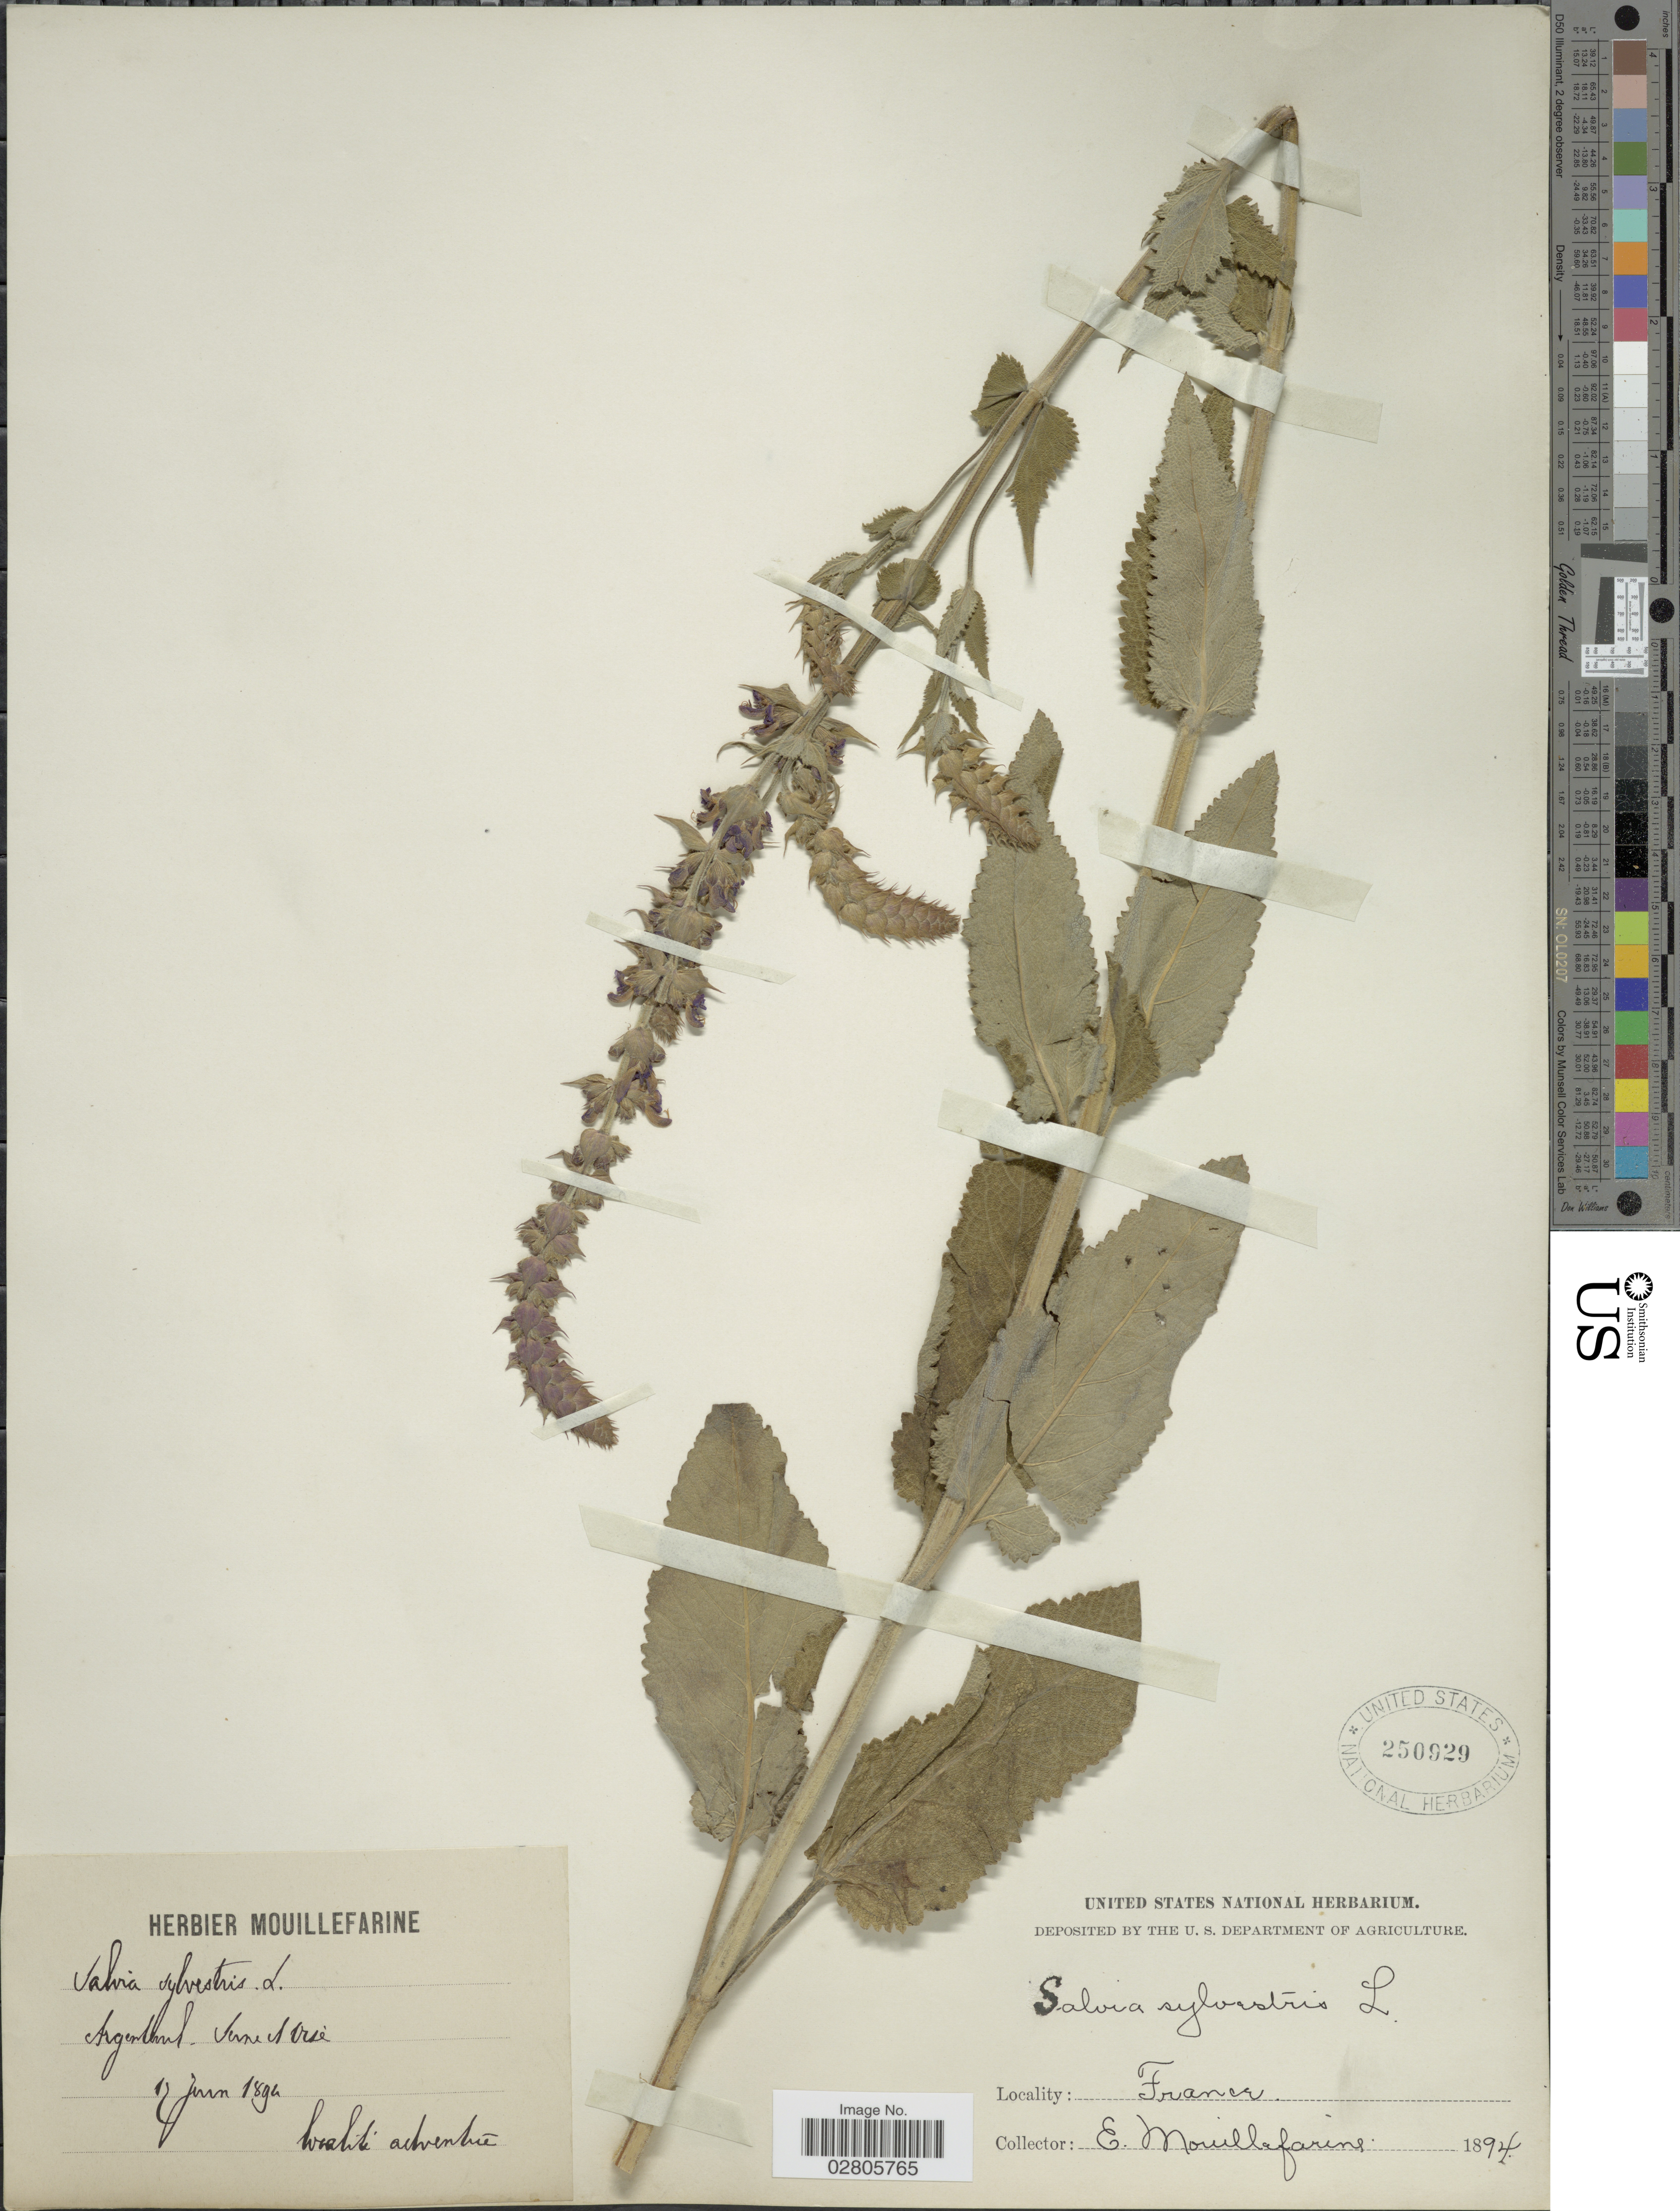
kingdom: Plantae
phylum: Tracheophyta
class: Magnoliopsida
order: Lamiales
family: Lamiaceae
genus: Salvia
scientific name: Salvia sylvestris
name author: L.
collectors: E. Mouillefarine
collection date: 1894-06-17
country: France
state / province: Île-de-France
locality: Argenteuil - Seine et Oise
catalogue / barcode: US 250929